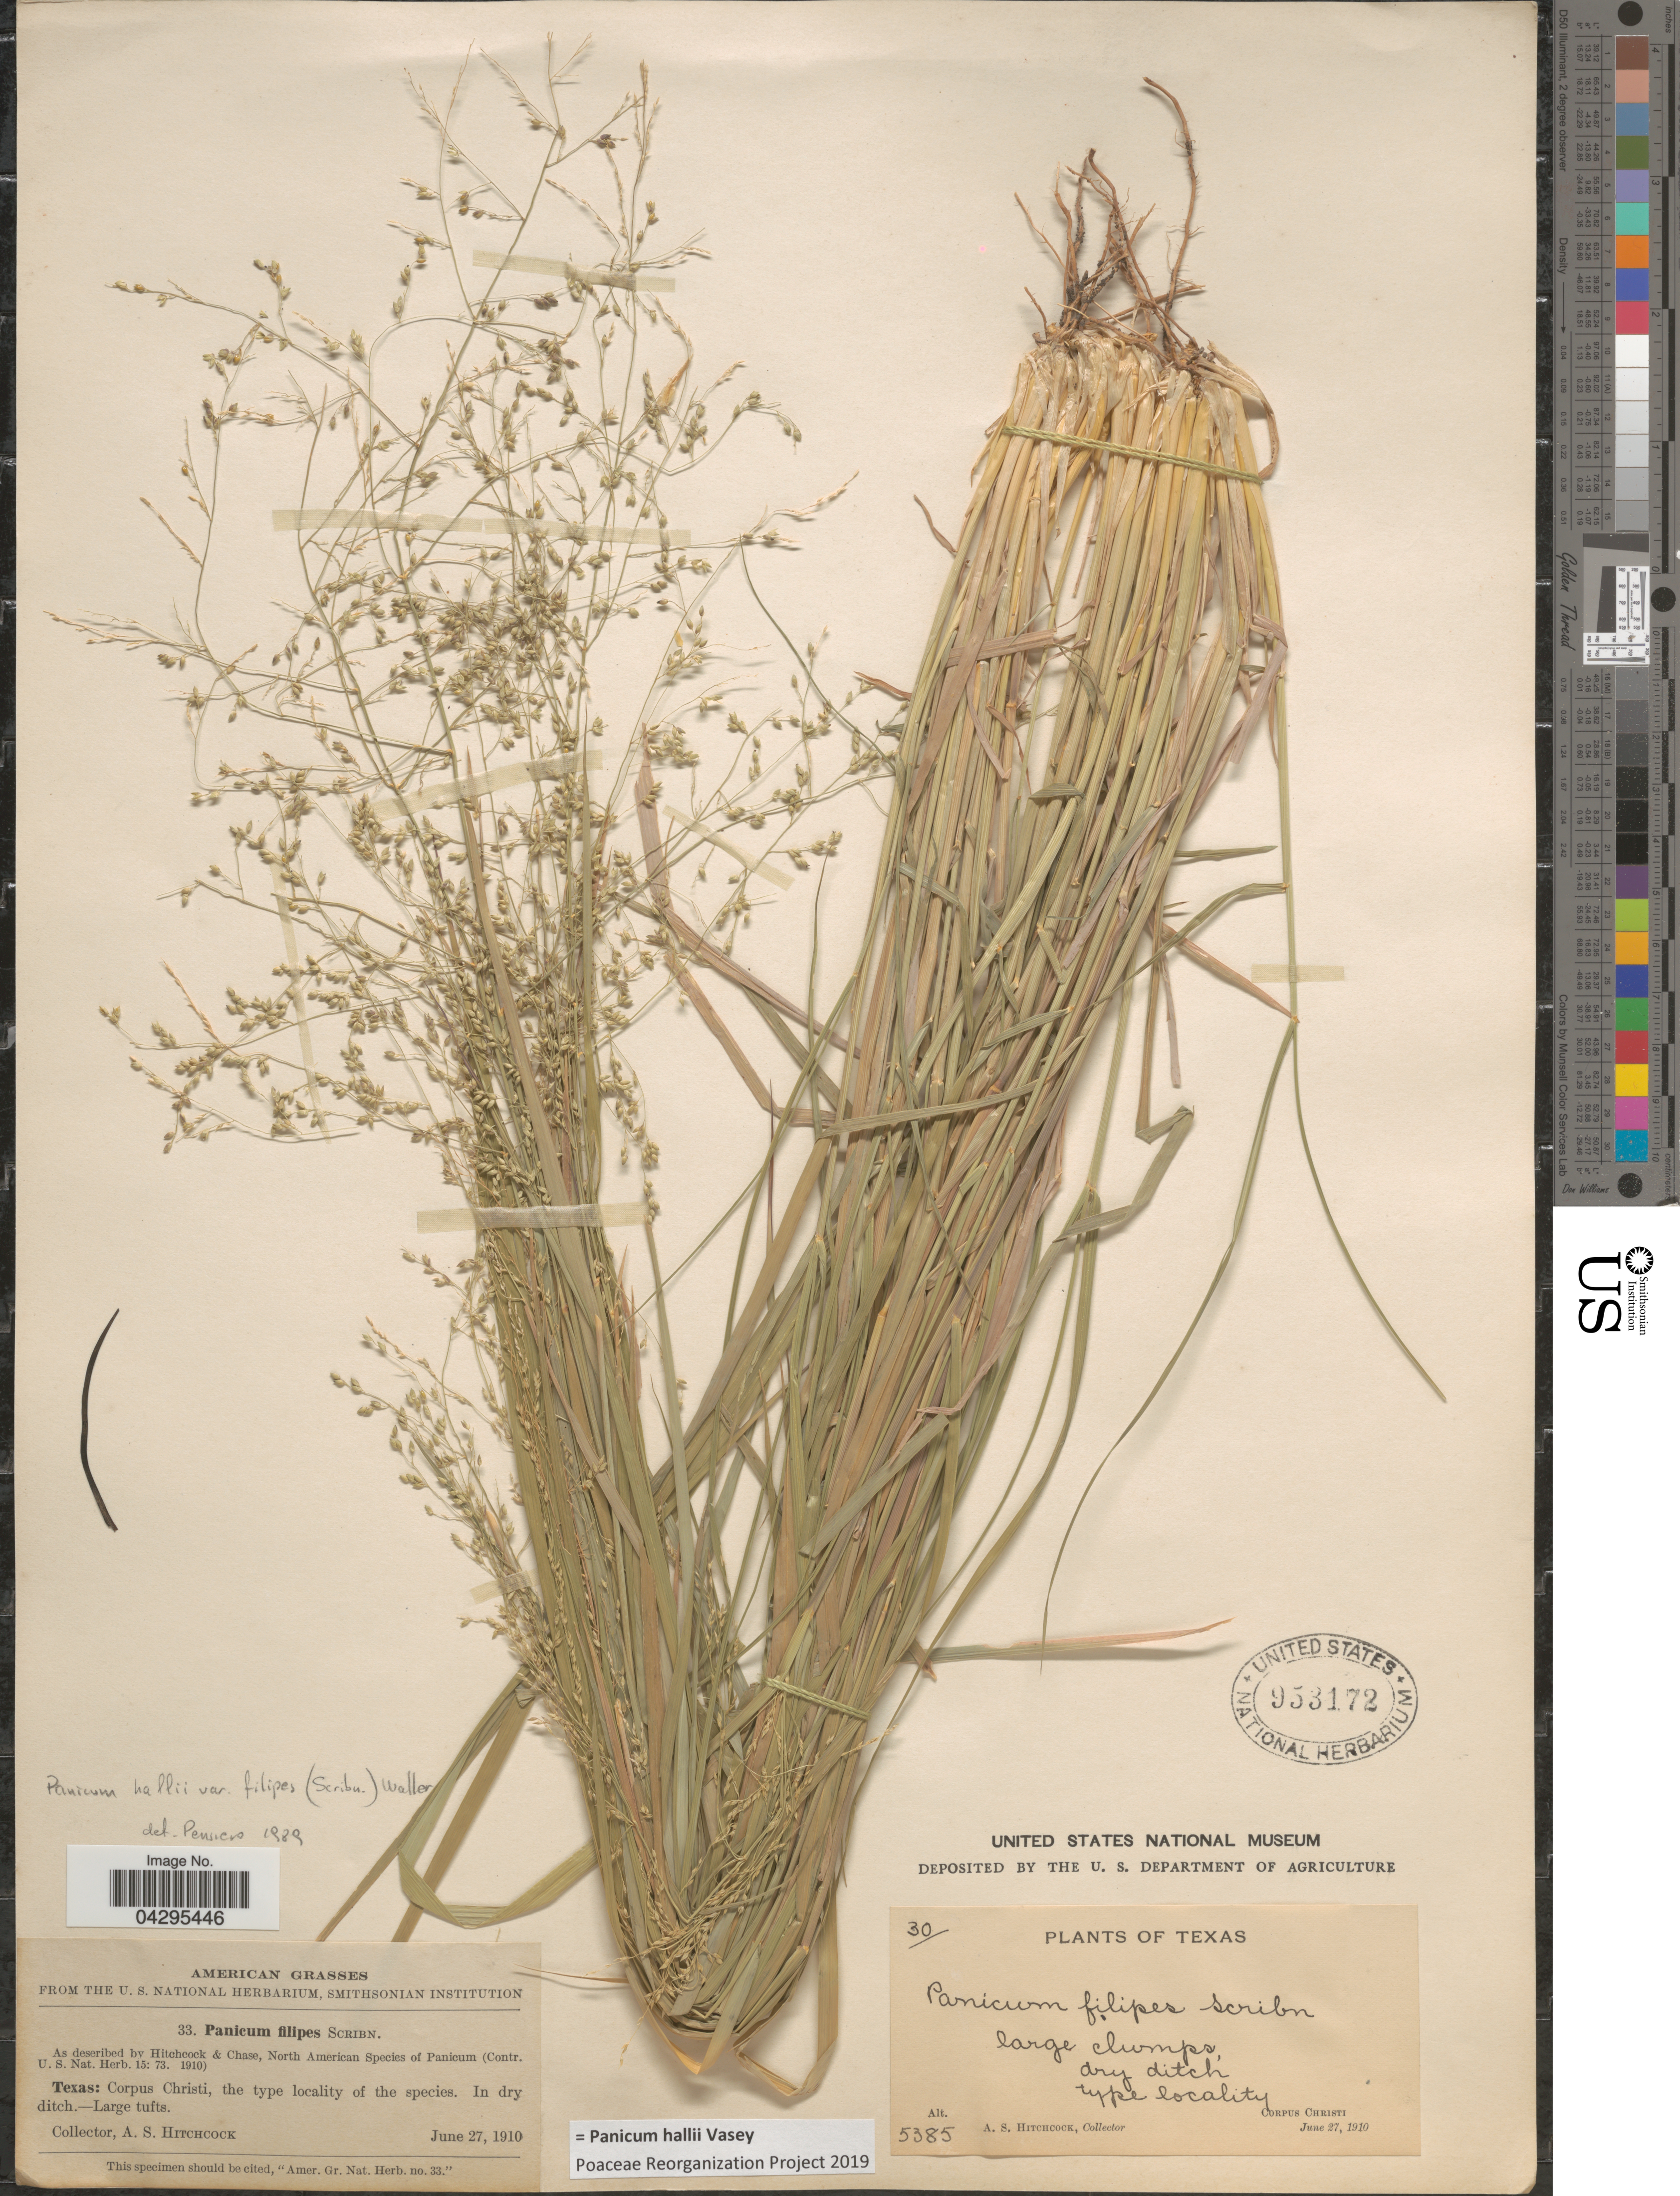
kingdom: Plantae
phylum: Tracheophyta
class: Liliopsida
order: Poales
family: Poaceae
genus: Panicum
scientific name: Panicum hallii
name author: Vasey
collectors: A. S. Hitchcock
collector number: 5385/30/33?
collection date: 1910-06-27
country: United States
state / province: Texas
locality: Corpus Christi.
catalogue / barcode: US 953172